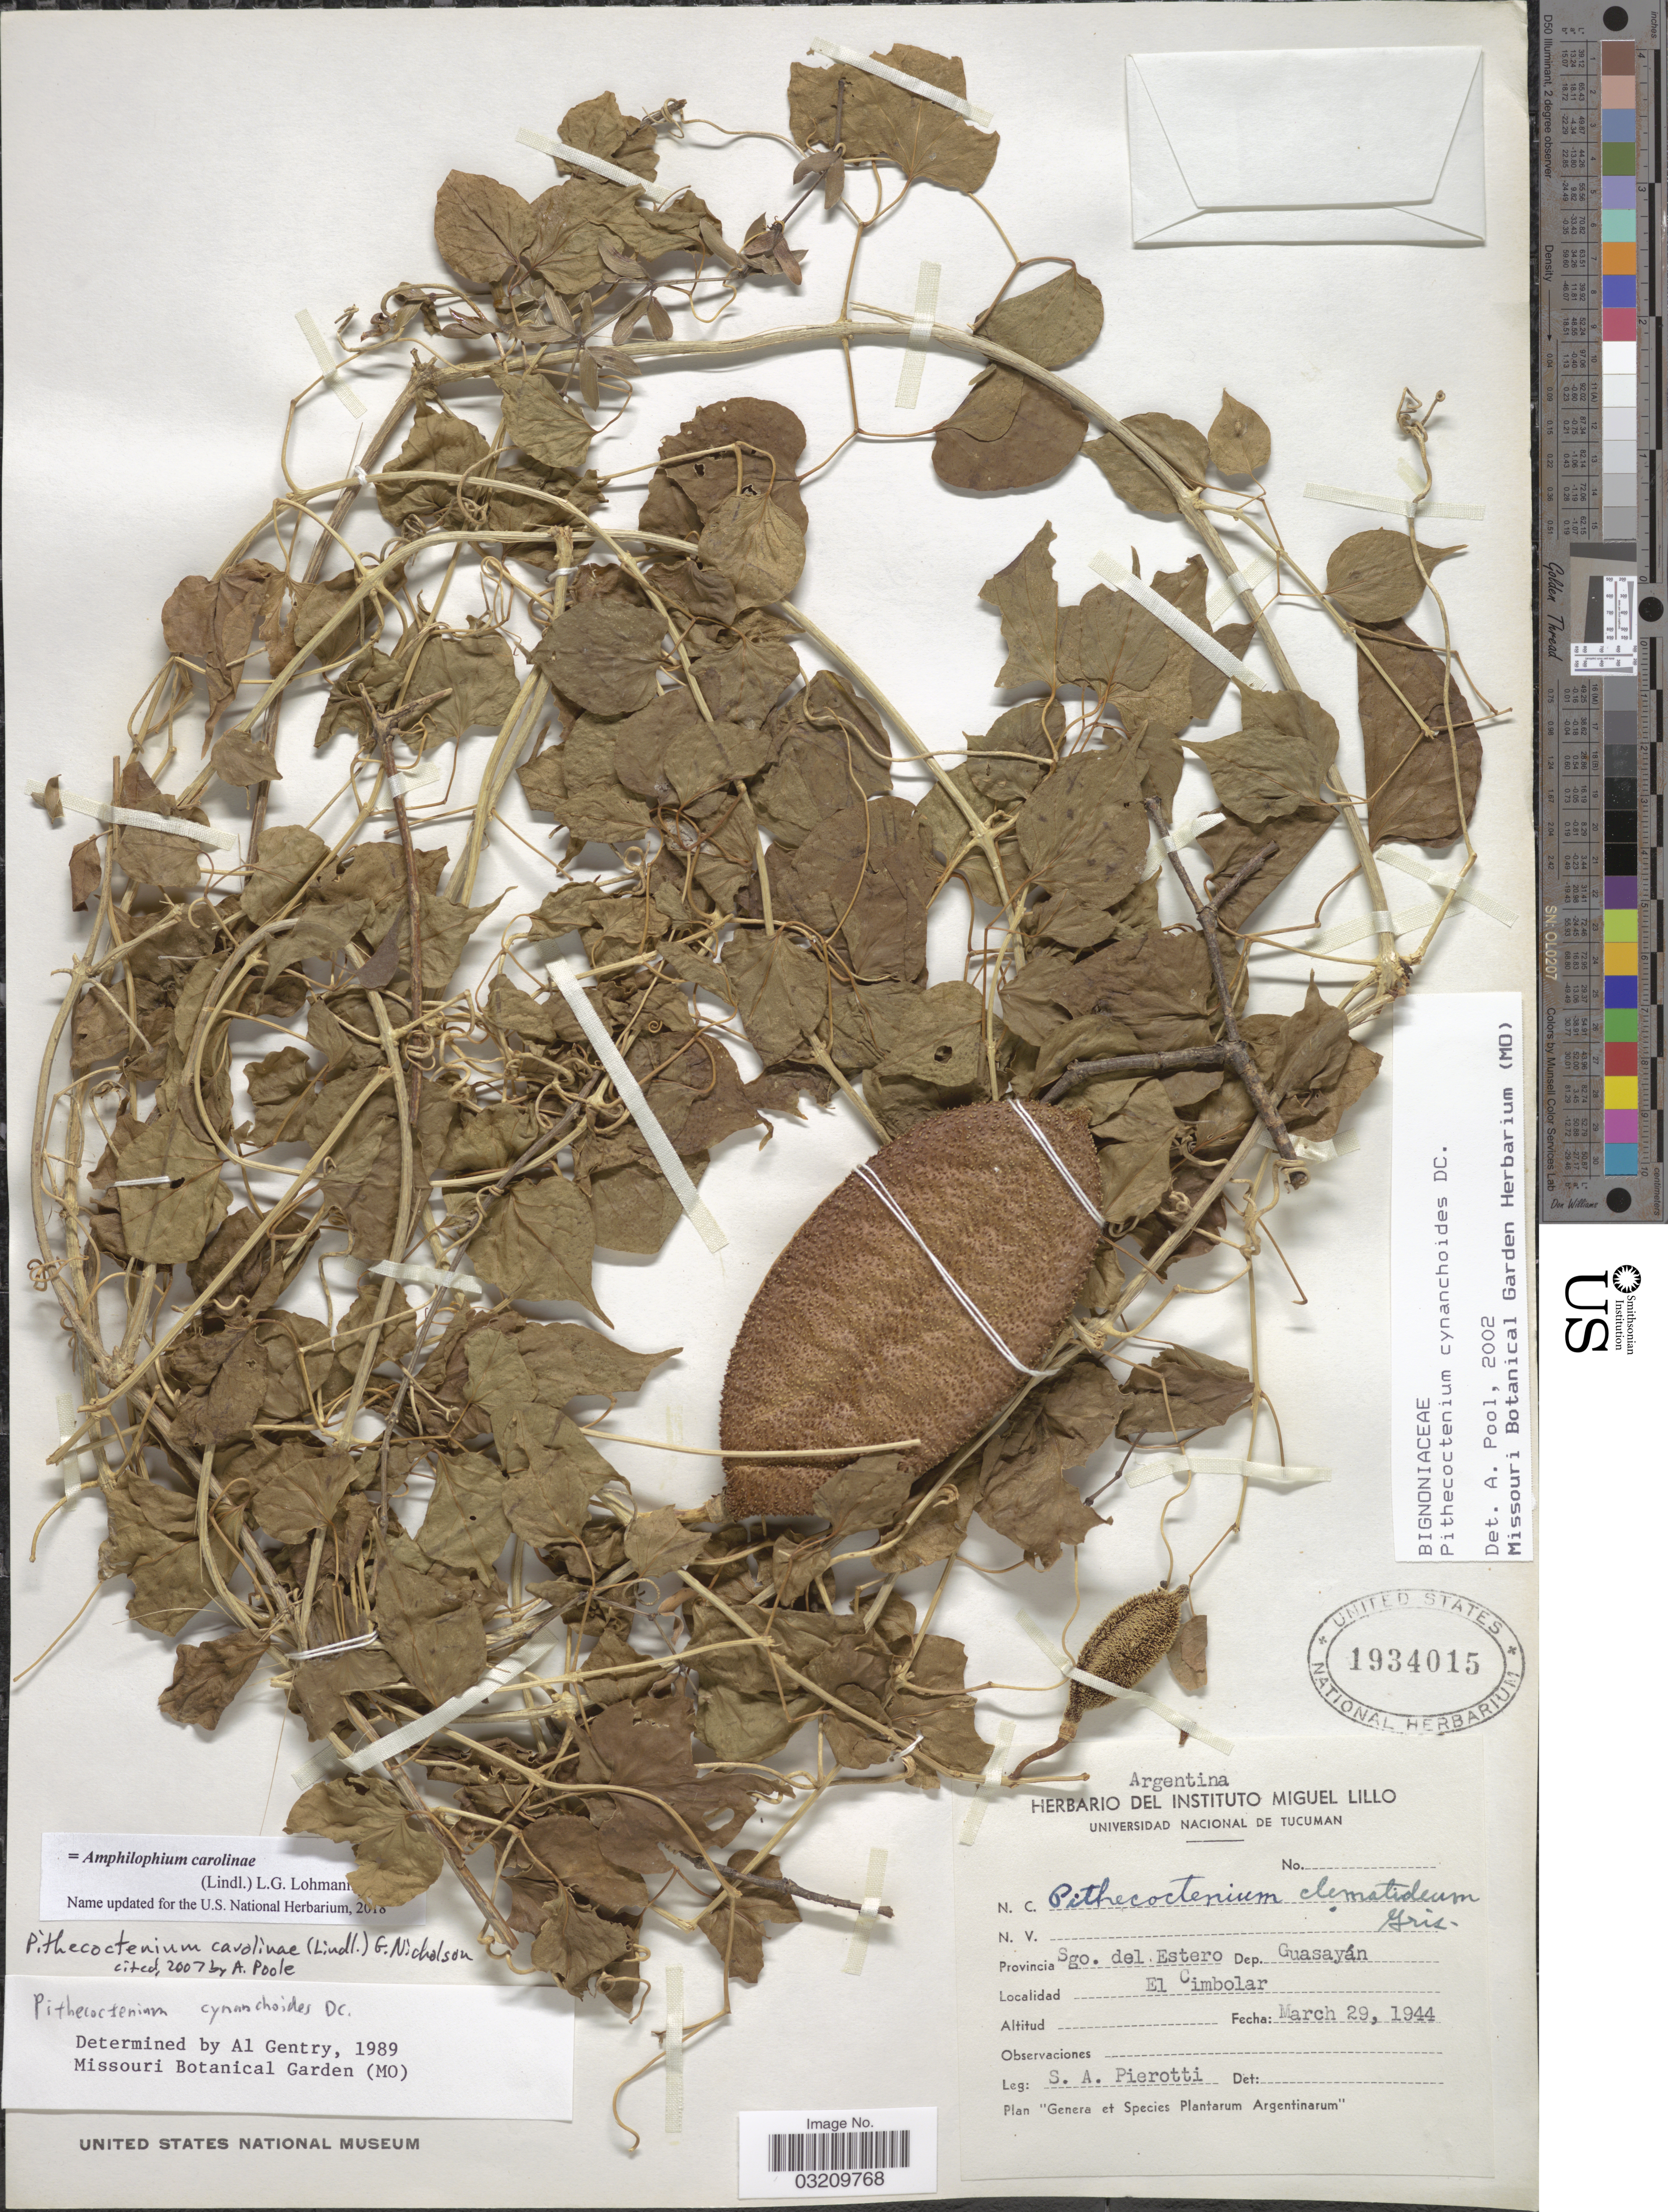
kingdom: Plantae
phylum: Tracheophyta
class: Magnoliopsida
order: Lamiales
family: Bignoniaceae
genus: Amphilophium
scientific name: Amphilophium carolinae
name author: (Lindl.) L.G. Lohmann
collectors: S. A. Pierotti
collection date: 1944-03-29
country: Argentina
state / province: Santiago del Estero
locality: Dep. Guasayán. El Cimbolar.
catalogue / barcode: US 1934015